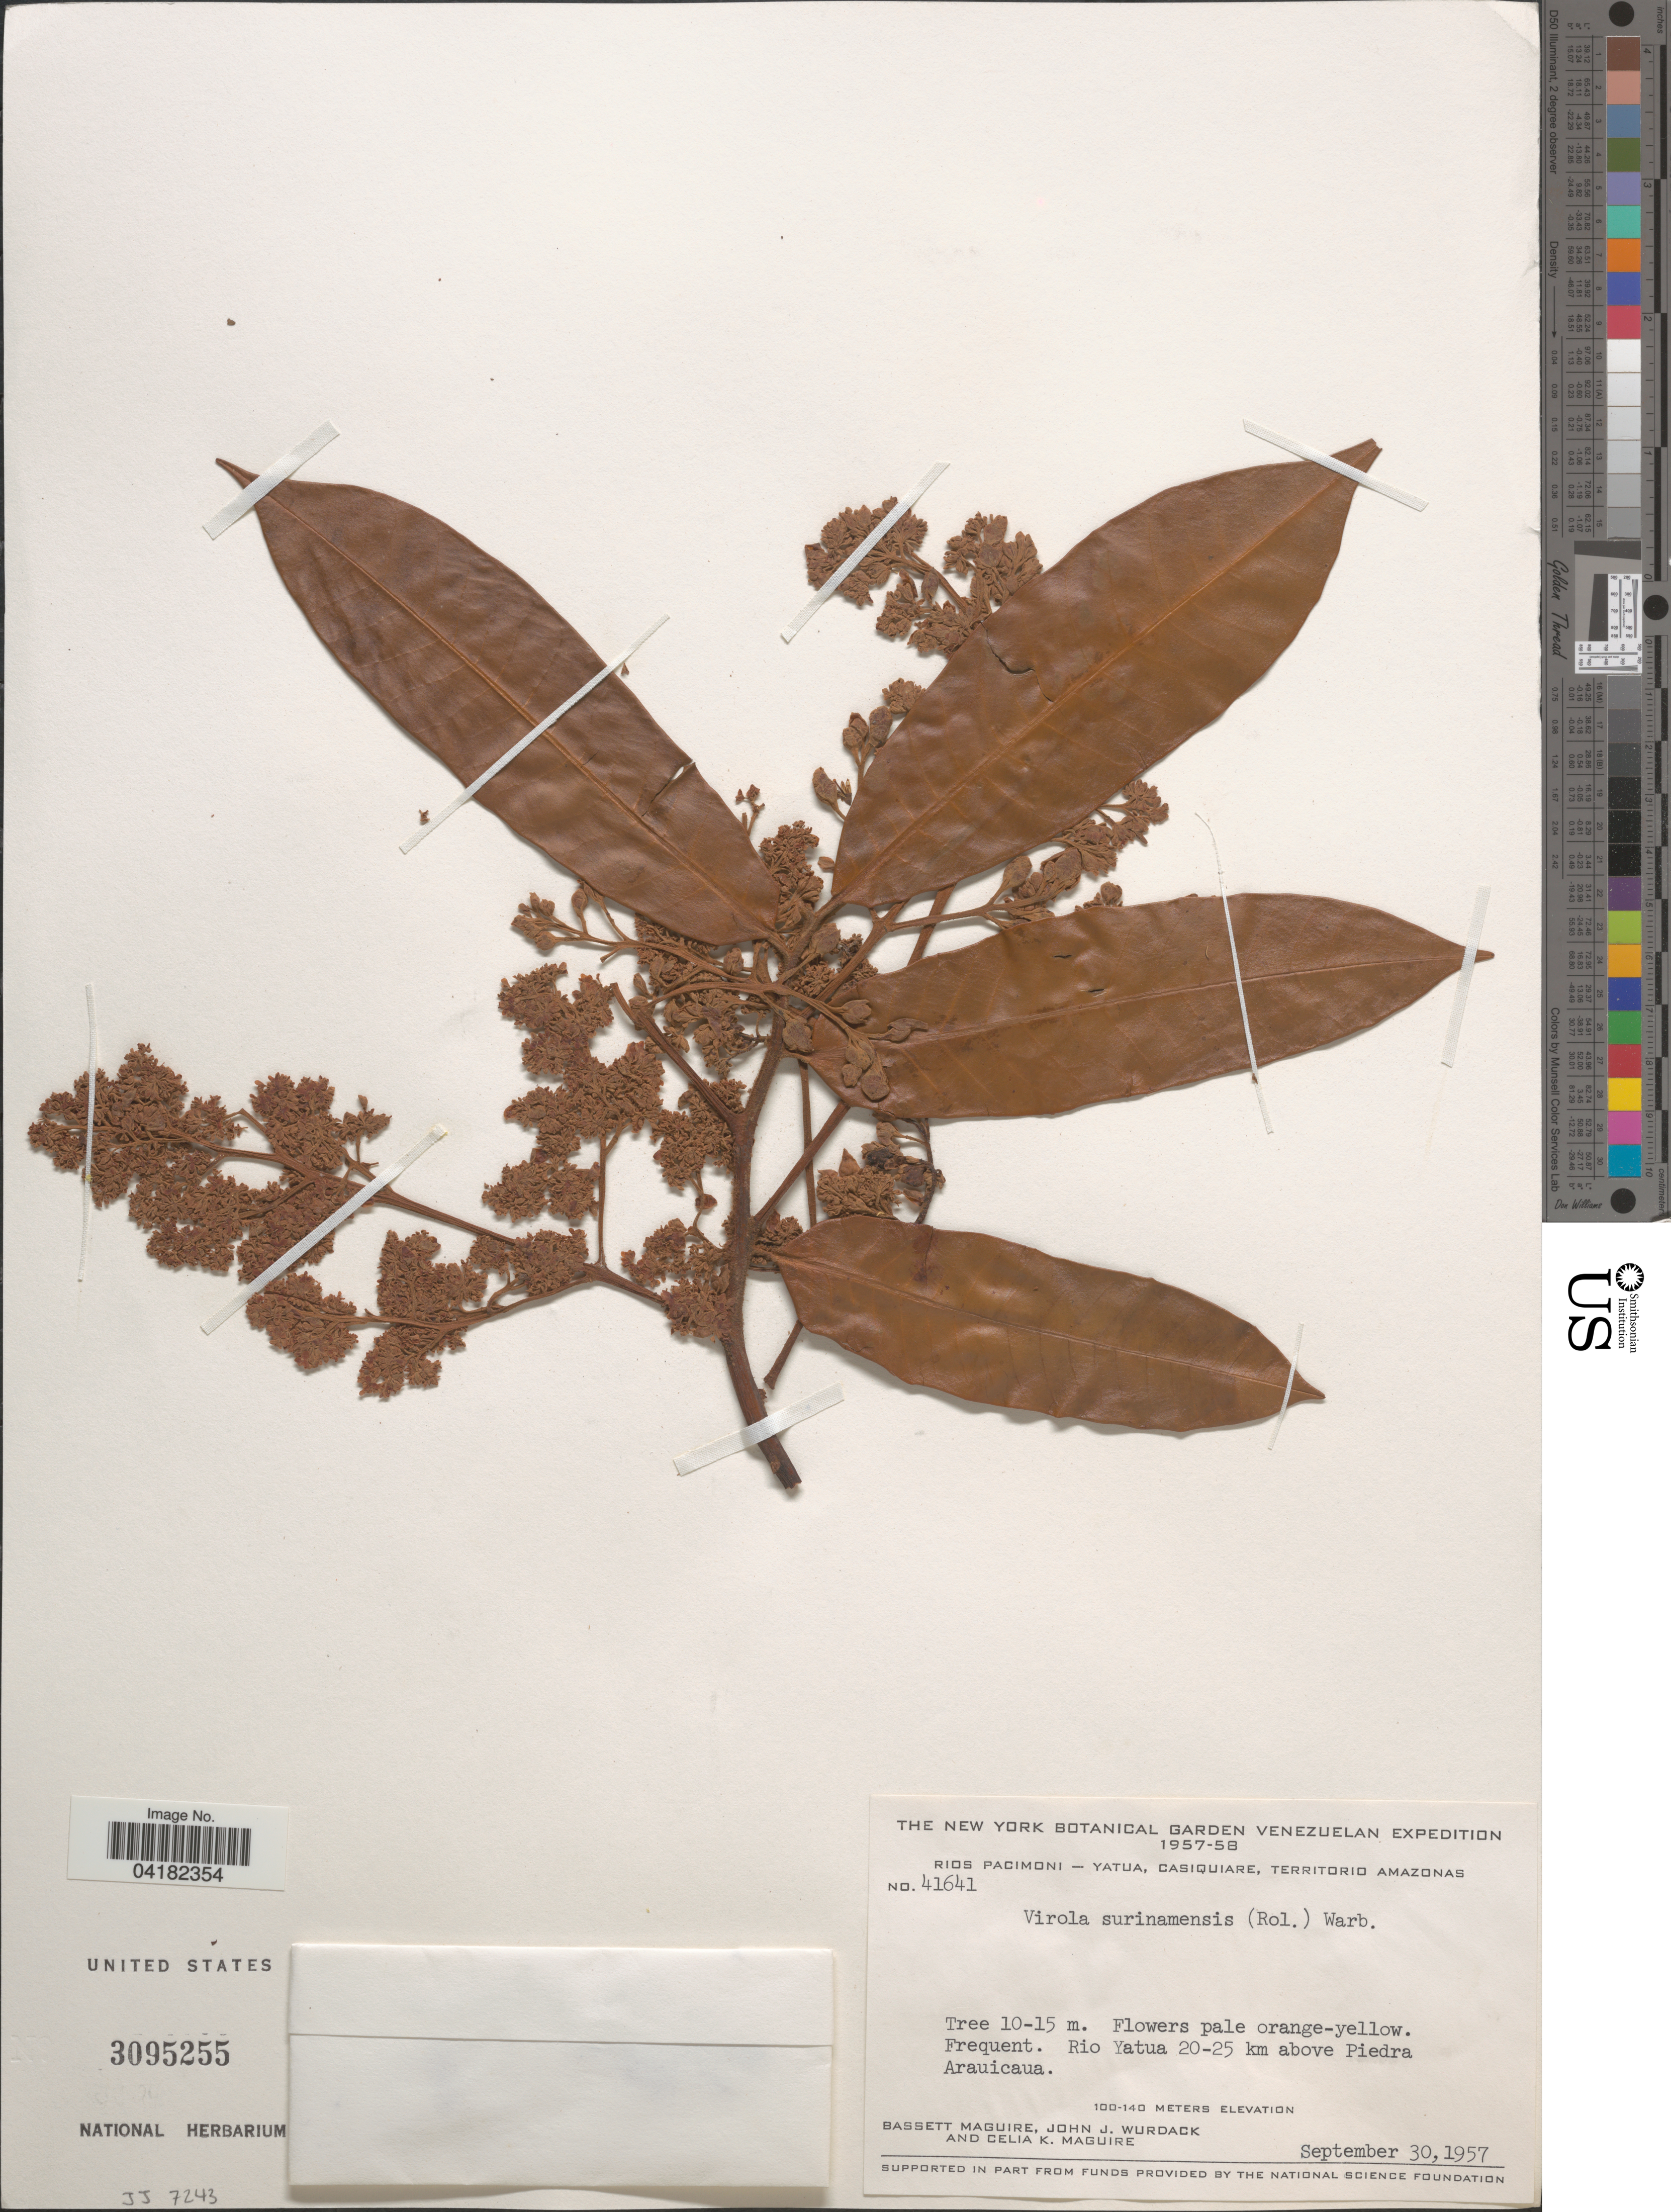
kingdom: Plantae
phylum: Tracheophyta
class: Magnoliopsida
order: Magnoliales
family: Myristicaceae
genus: Virola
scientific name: Virola surinamensis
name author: (Rol.) Warb.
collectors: B. Maguire, J. J. Wurdack & C. K. Maguire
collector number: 41641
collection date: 1957-09-30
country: Venezuela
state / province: Amazonas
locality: The New York Botanical Garden Venezuelan Expedition 1957-58. Rios Pacimoni - Yatua, Casiquiare, Territorio Amazonas. Rio Yatua 20-25 km above Piedra Arauicaua.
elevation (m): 100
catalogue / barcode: US 3095255